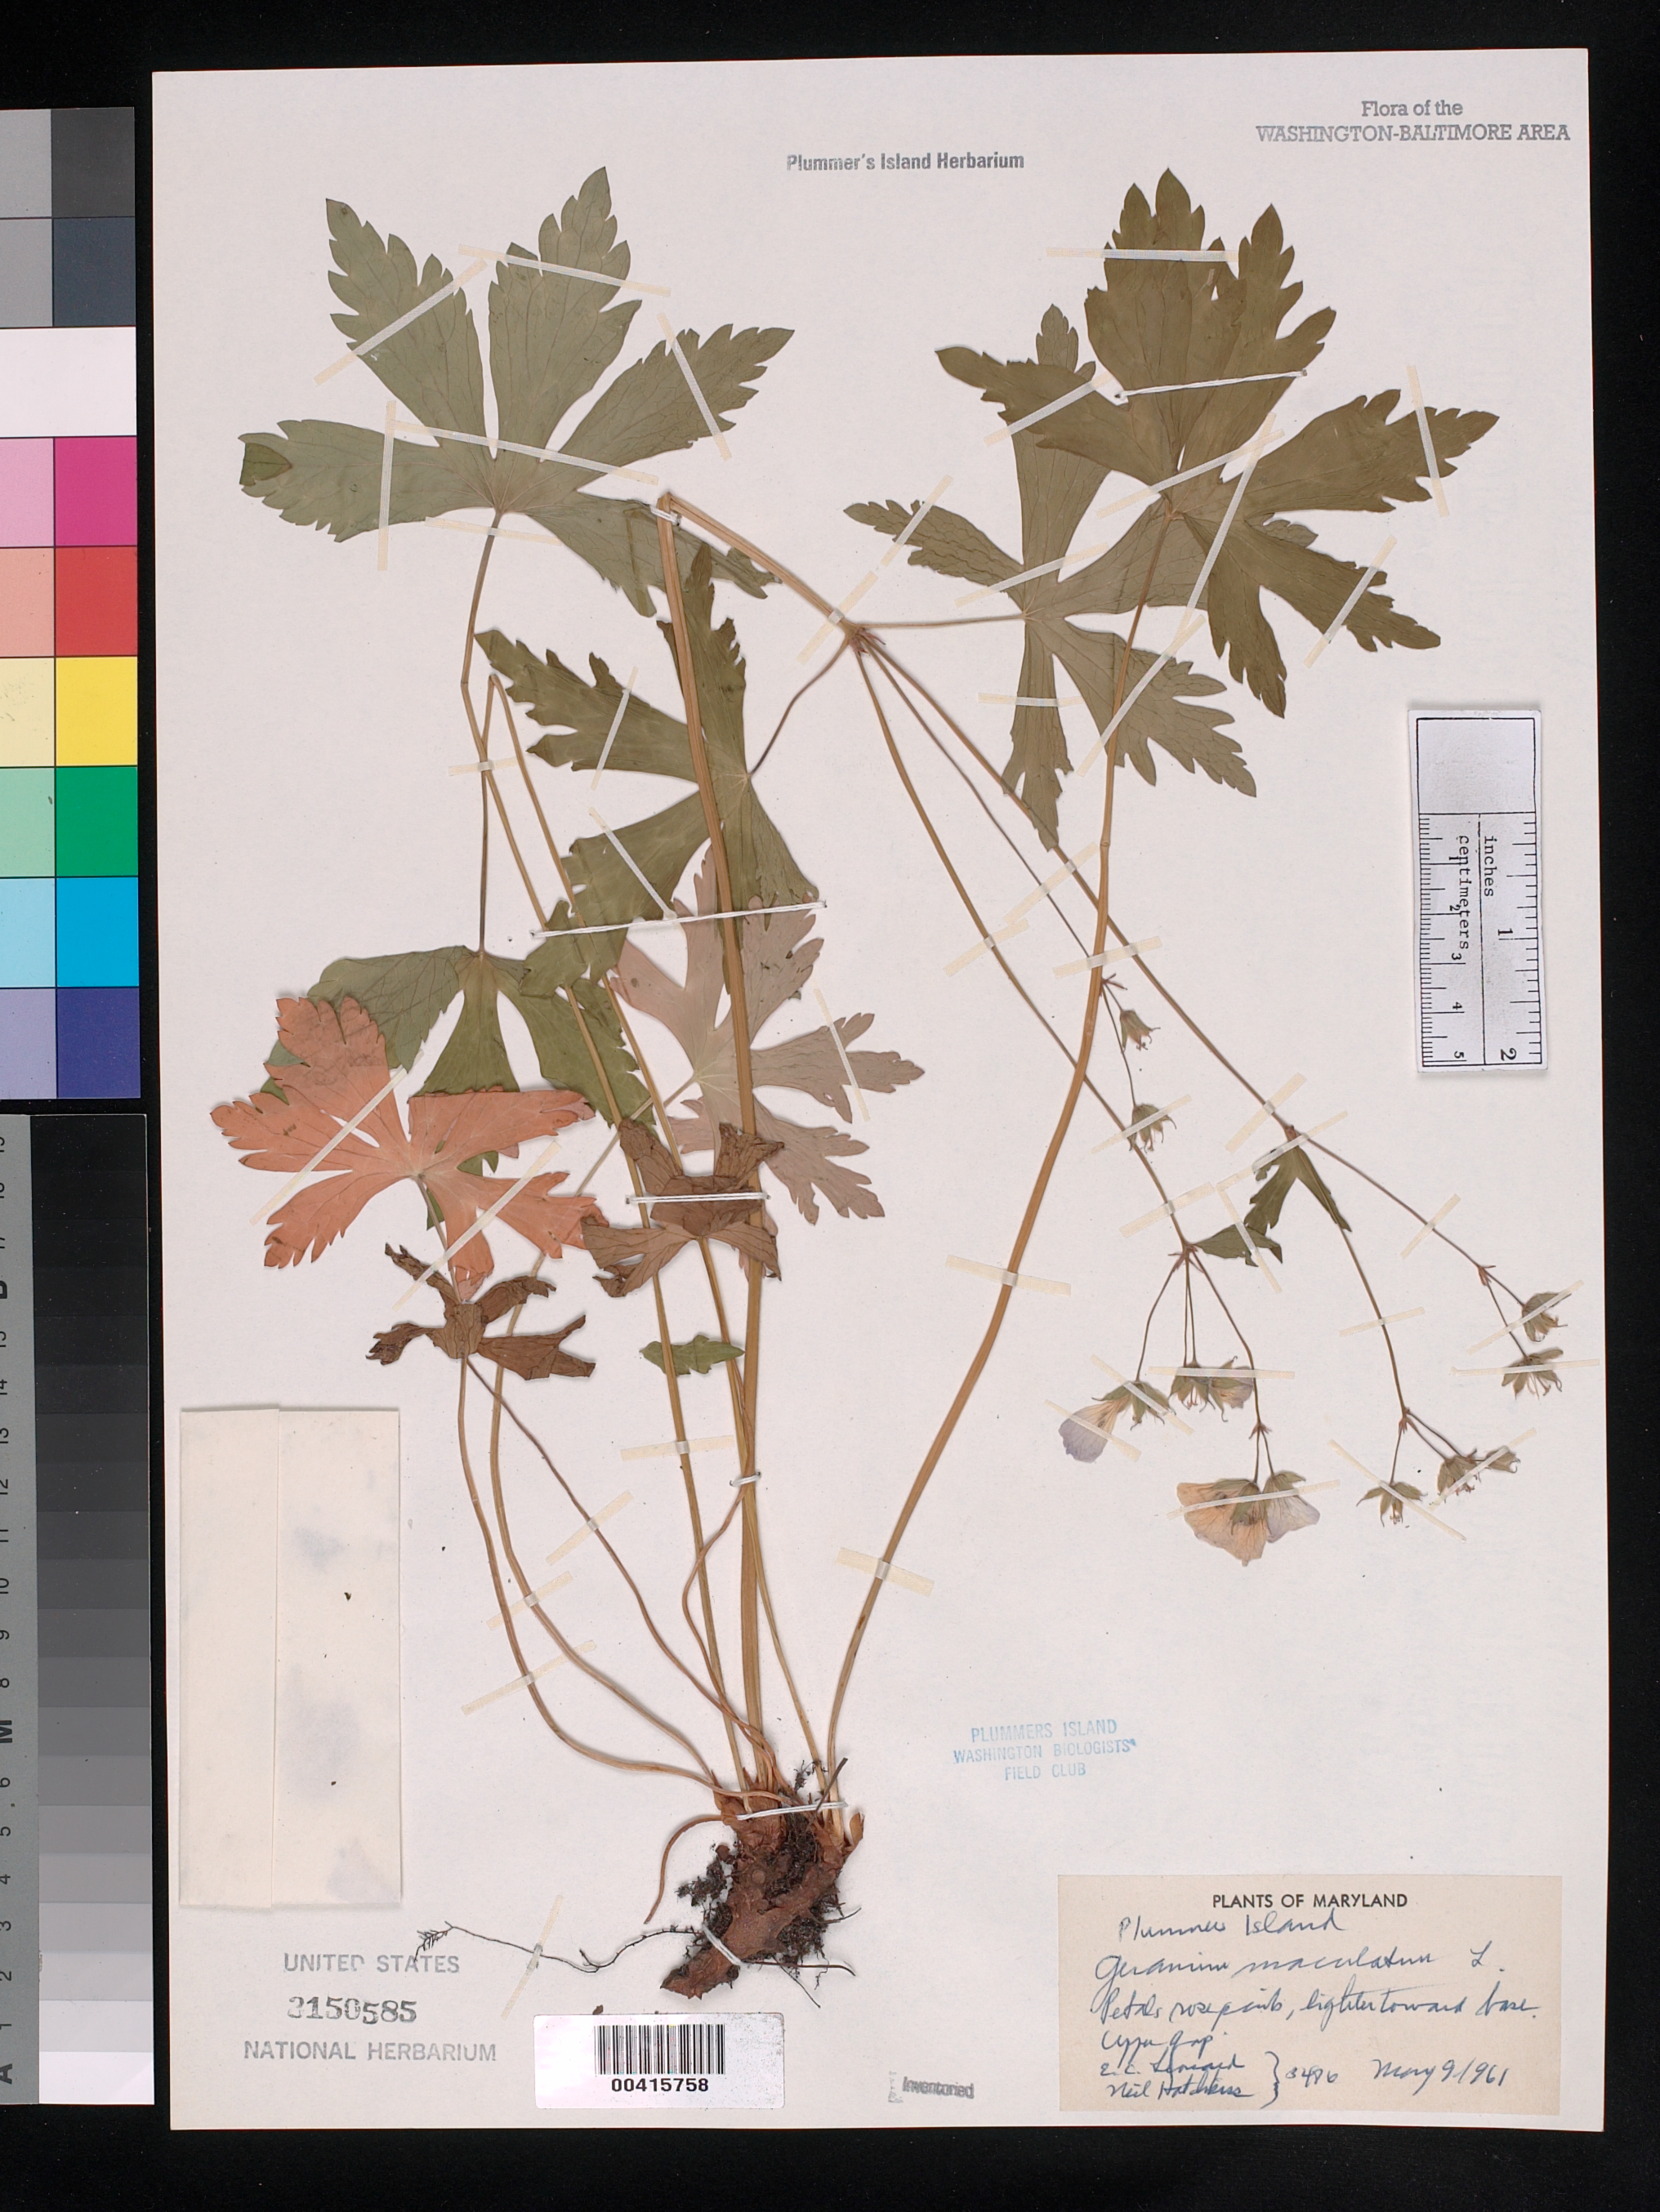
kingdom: Plantae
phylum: Tracheophyta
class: Magnoliopsida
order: Geraniales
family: Geraniaceae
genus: Geranium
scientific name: Geranium maculatum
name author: L.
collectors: E. C. Leonard & N. Hotchkiss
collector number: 3476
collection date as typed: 09 May 1961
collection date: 1961-05-09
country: United States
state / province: Maryland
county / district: Montgomery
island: Plummers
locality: Plummer's Island; Upper Gap C. & O. Canal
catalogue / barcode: US 3150585